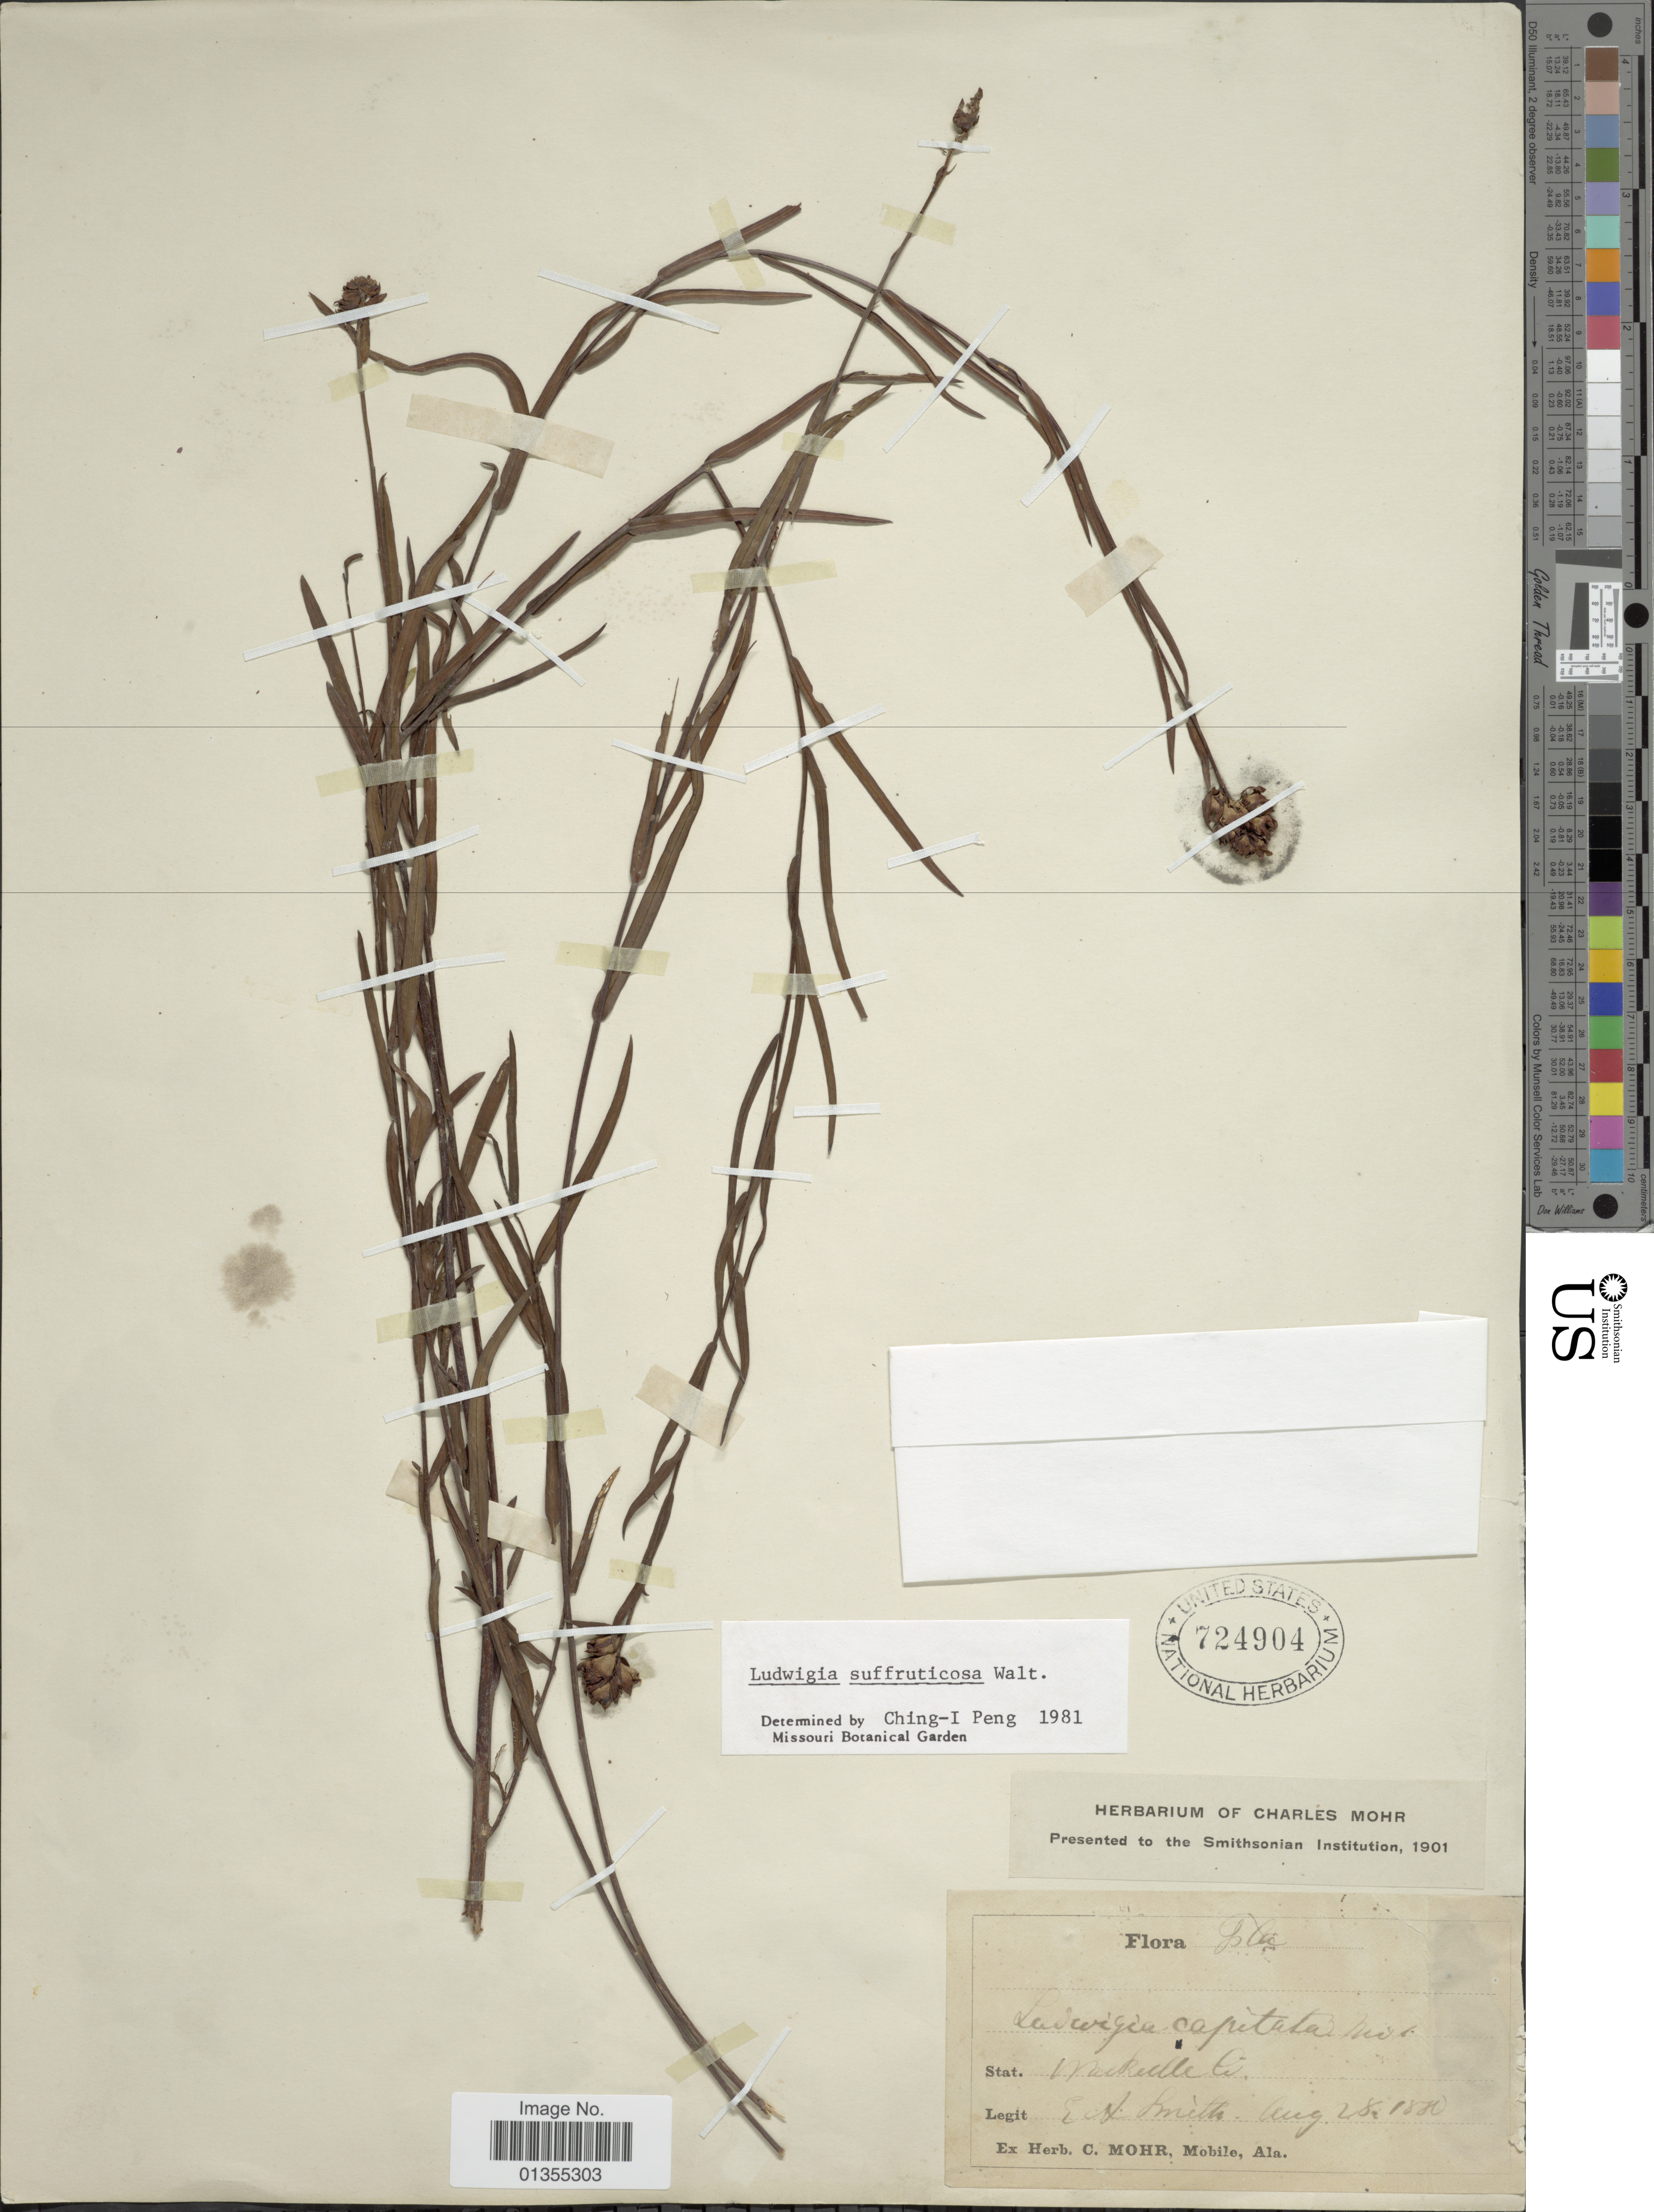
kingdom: Plantae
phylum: Tracheophyta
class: Magnoliopsida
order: Myrtales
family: Onagraceae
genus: Ludwigia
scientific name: Ludwigia suffruticosa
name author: Walter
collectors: E. A. Smith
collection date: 1880-08-28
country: United States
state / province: Florida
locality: Mackelle Co.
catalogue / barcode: US 724904